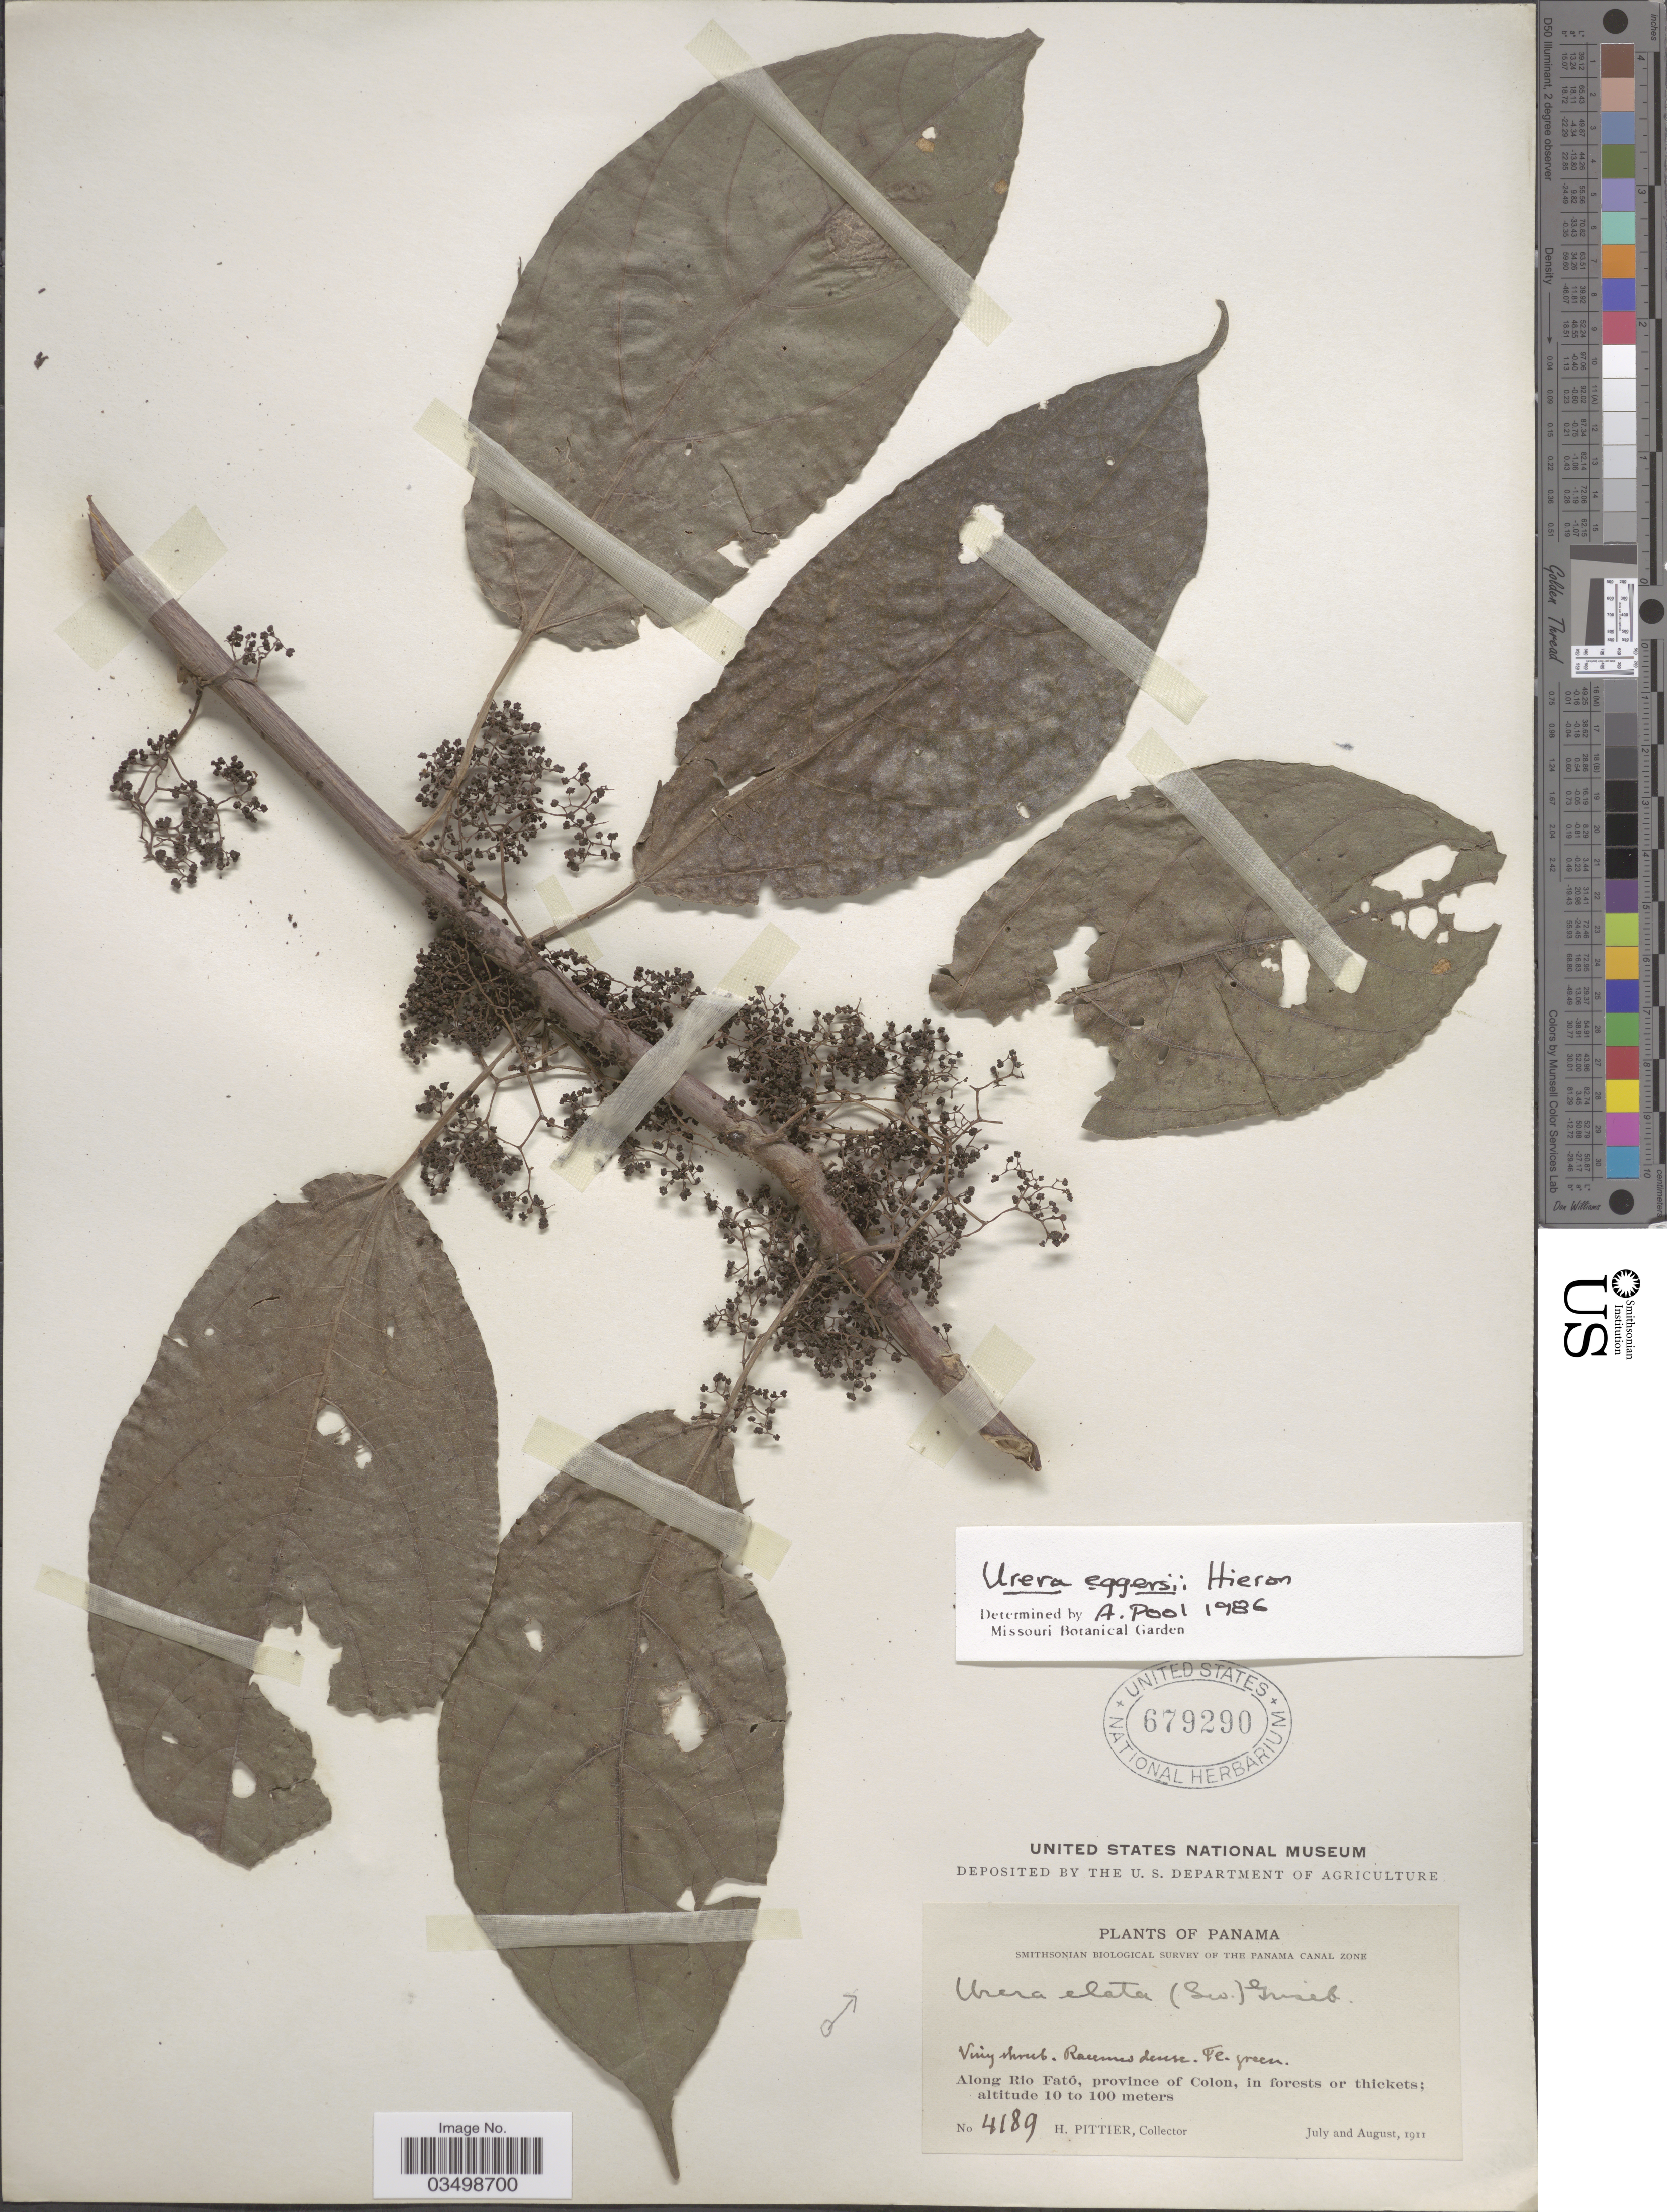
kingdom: Plantae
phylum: Tracheophyta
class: Magnoliopsida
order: Rosales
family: Urticaceae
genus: Urera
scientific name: Urera simplex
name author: Wedd.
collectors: H. F. Pittier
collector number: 4189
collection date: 1911-07/1911-08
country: Panama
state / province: Colón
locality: The Panama Canal Zone. Along Rio Fató.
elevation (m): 10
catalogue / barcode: US 679290